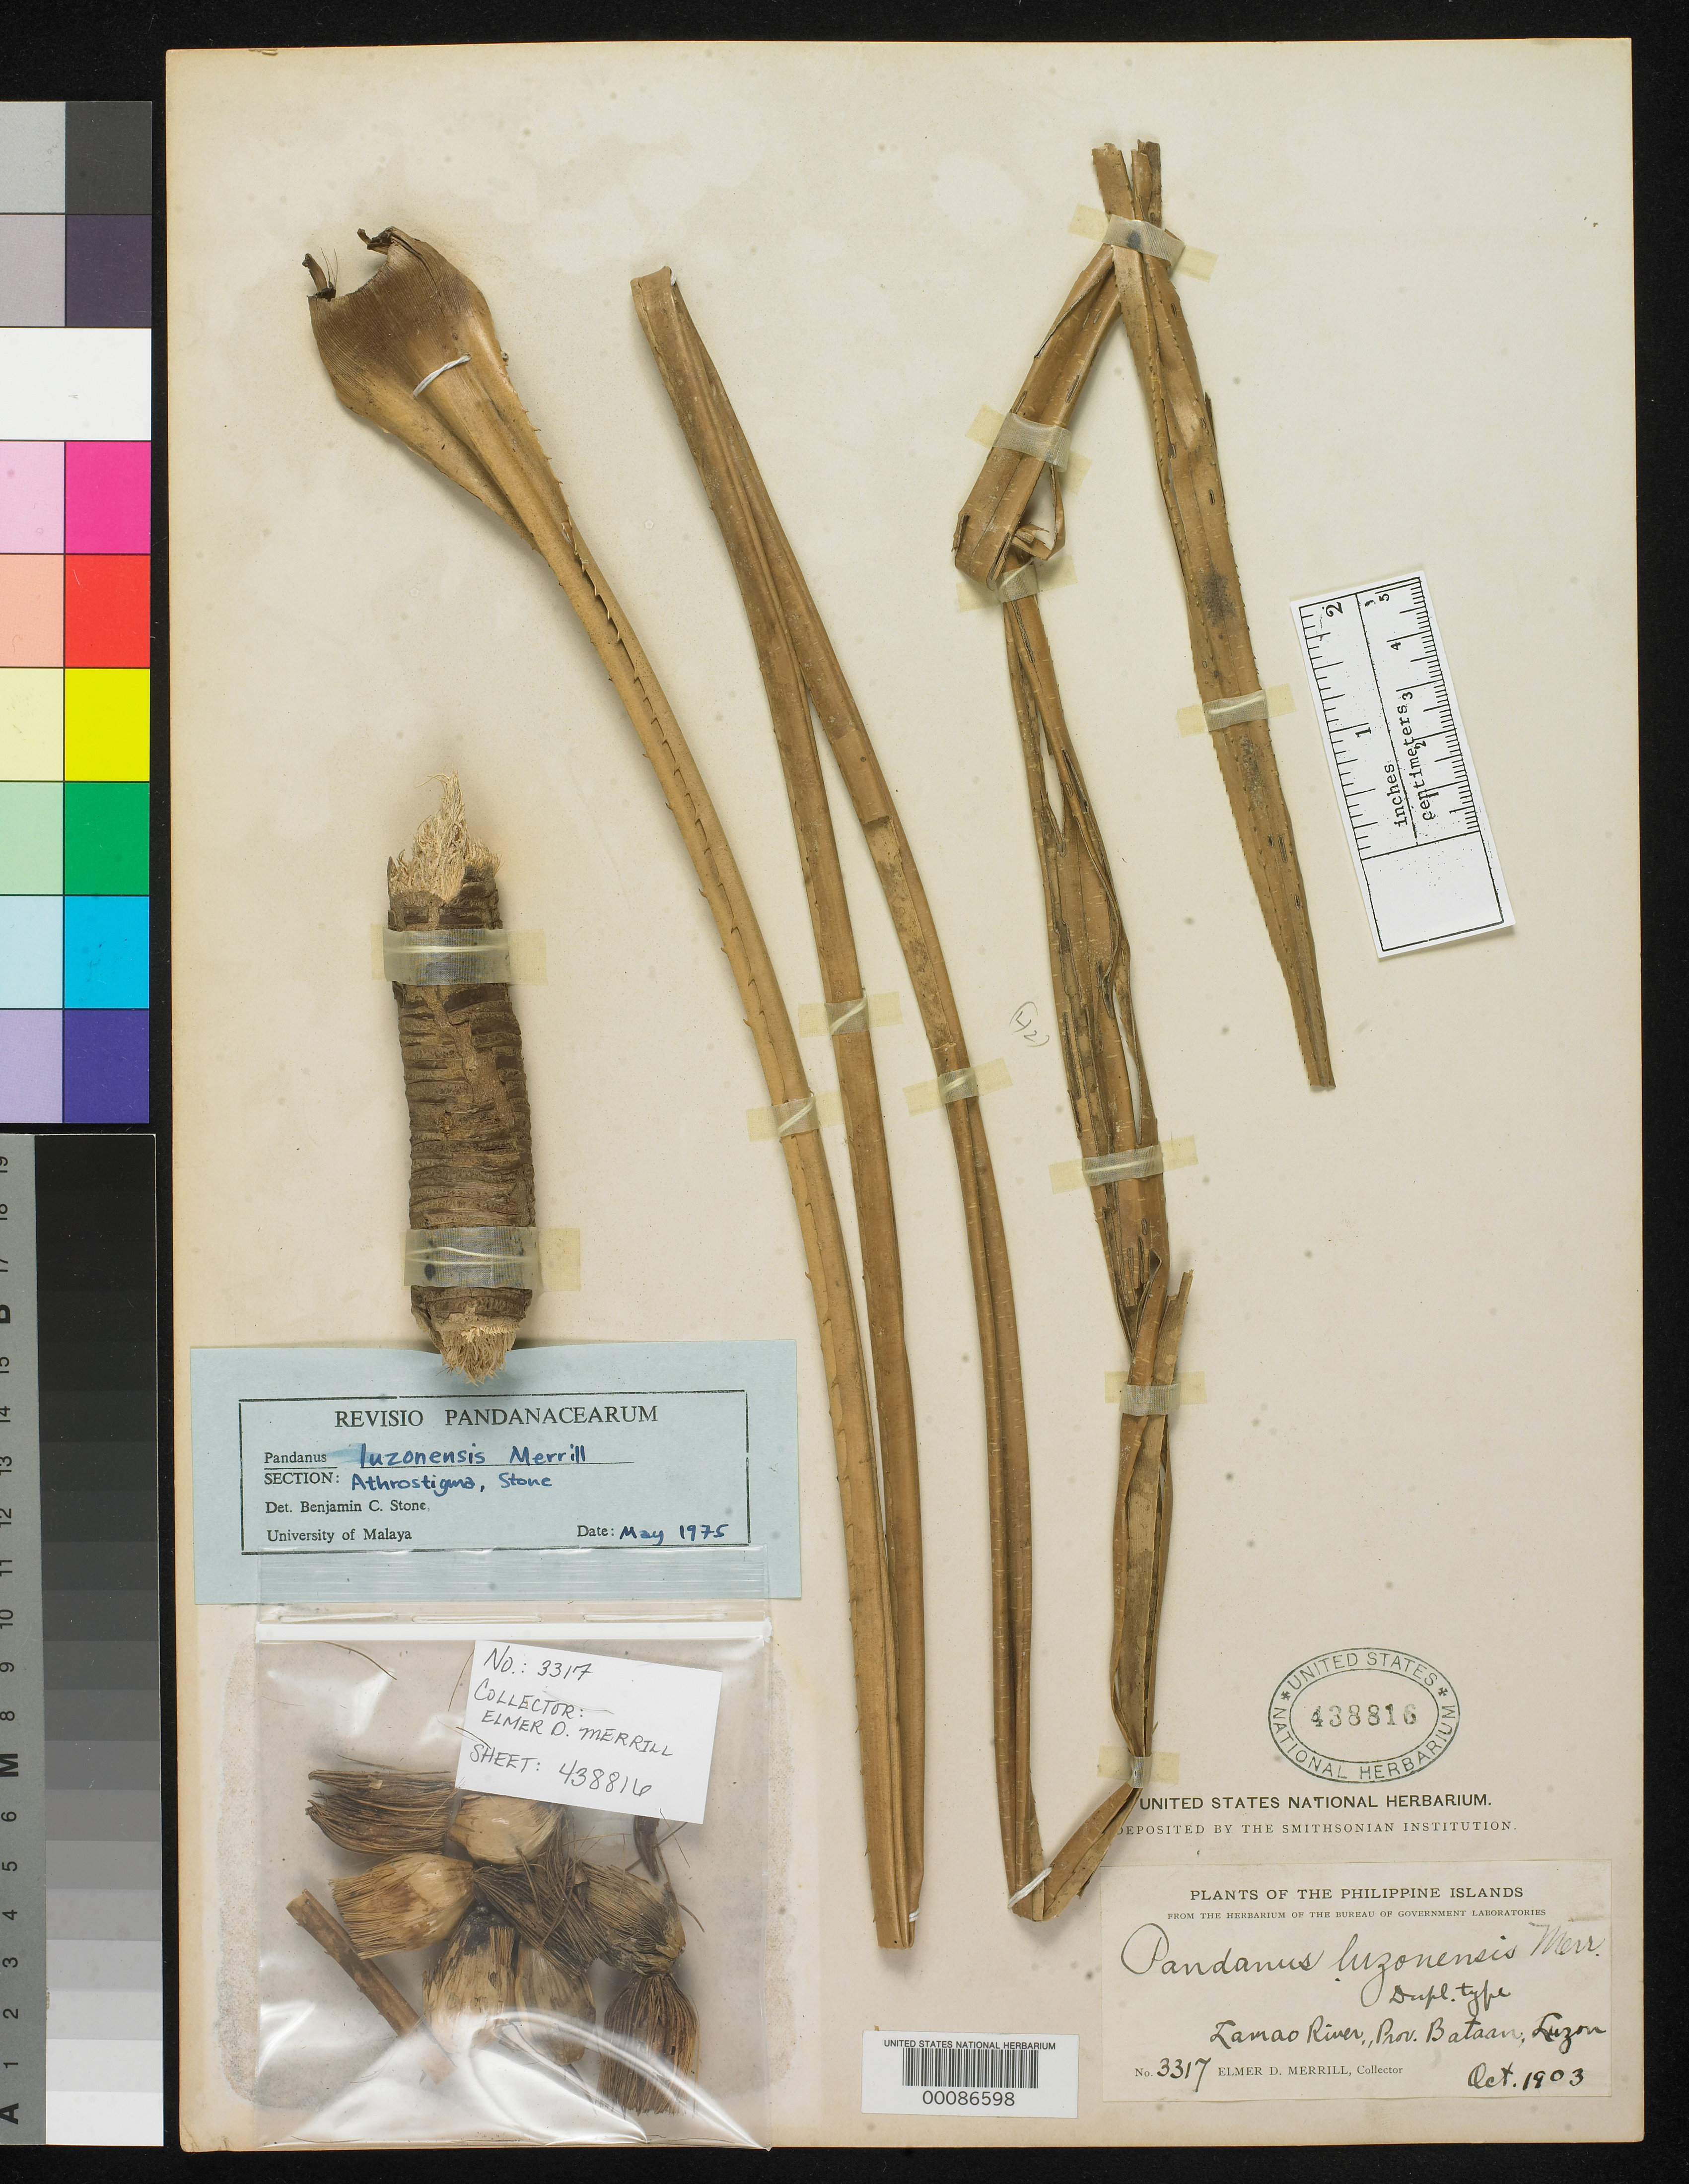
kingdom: Plantae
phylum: Tracheophyta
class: Liliopsida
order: Pandanales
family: Pandanaceae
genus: Pandanus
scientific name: Pandanus luzonensis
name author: Merr.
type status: Isotype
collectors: E. D. Merrill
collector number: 3317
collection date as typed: Oct 1903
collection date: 1903-10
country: Philippines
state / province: Central Luzon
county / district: Bataan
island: Luzon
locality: Lamao River.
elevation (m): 100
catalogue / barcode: US 438816